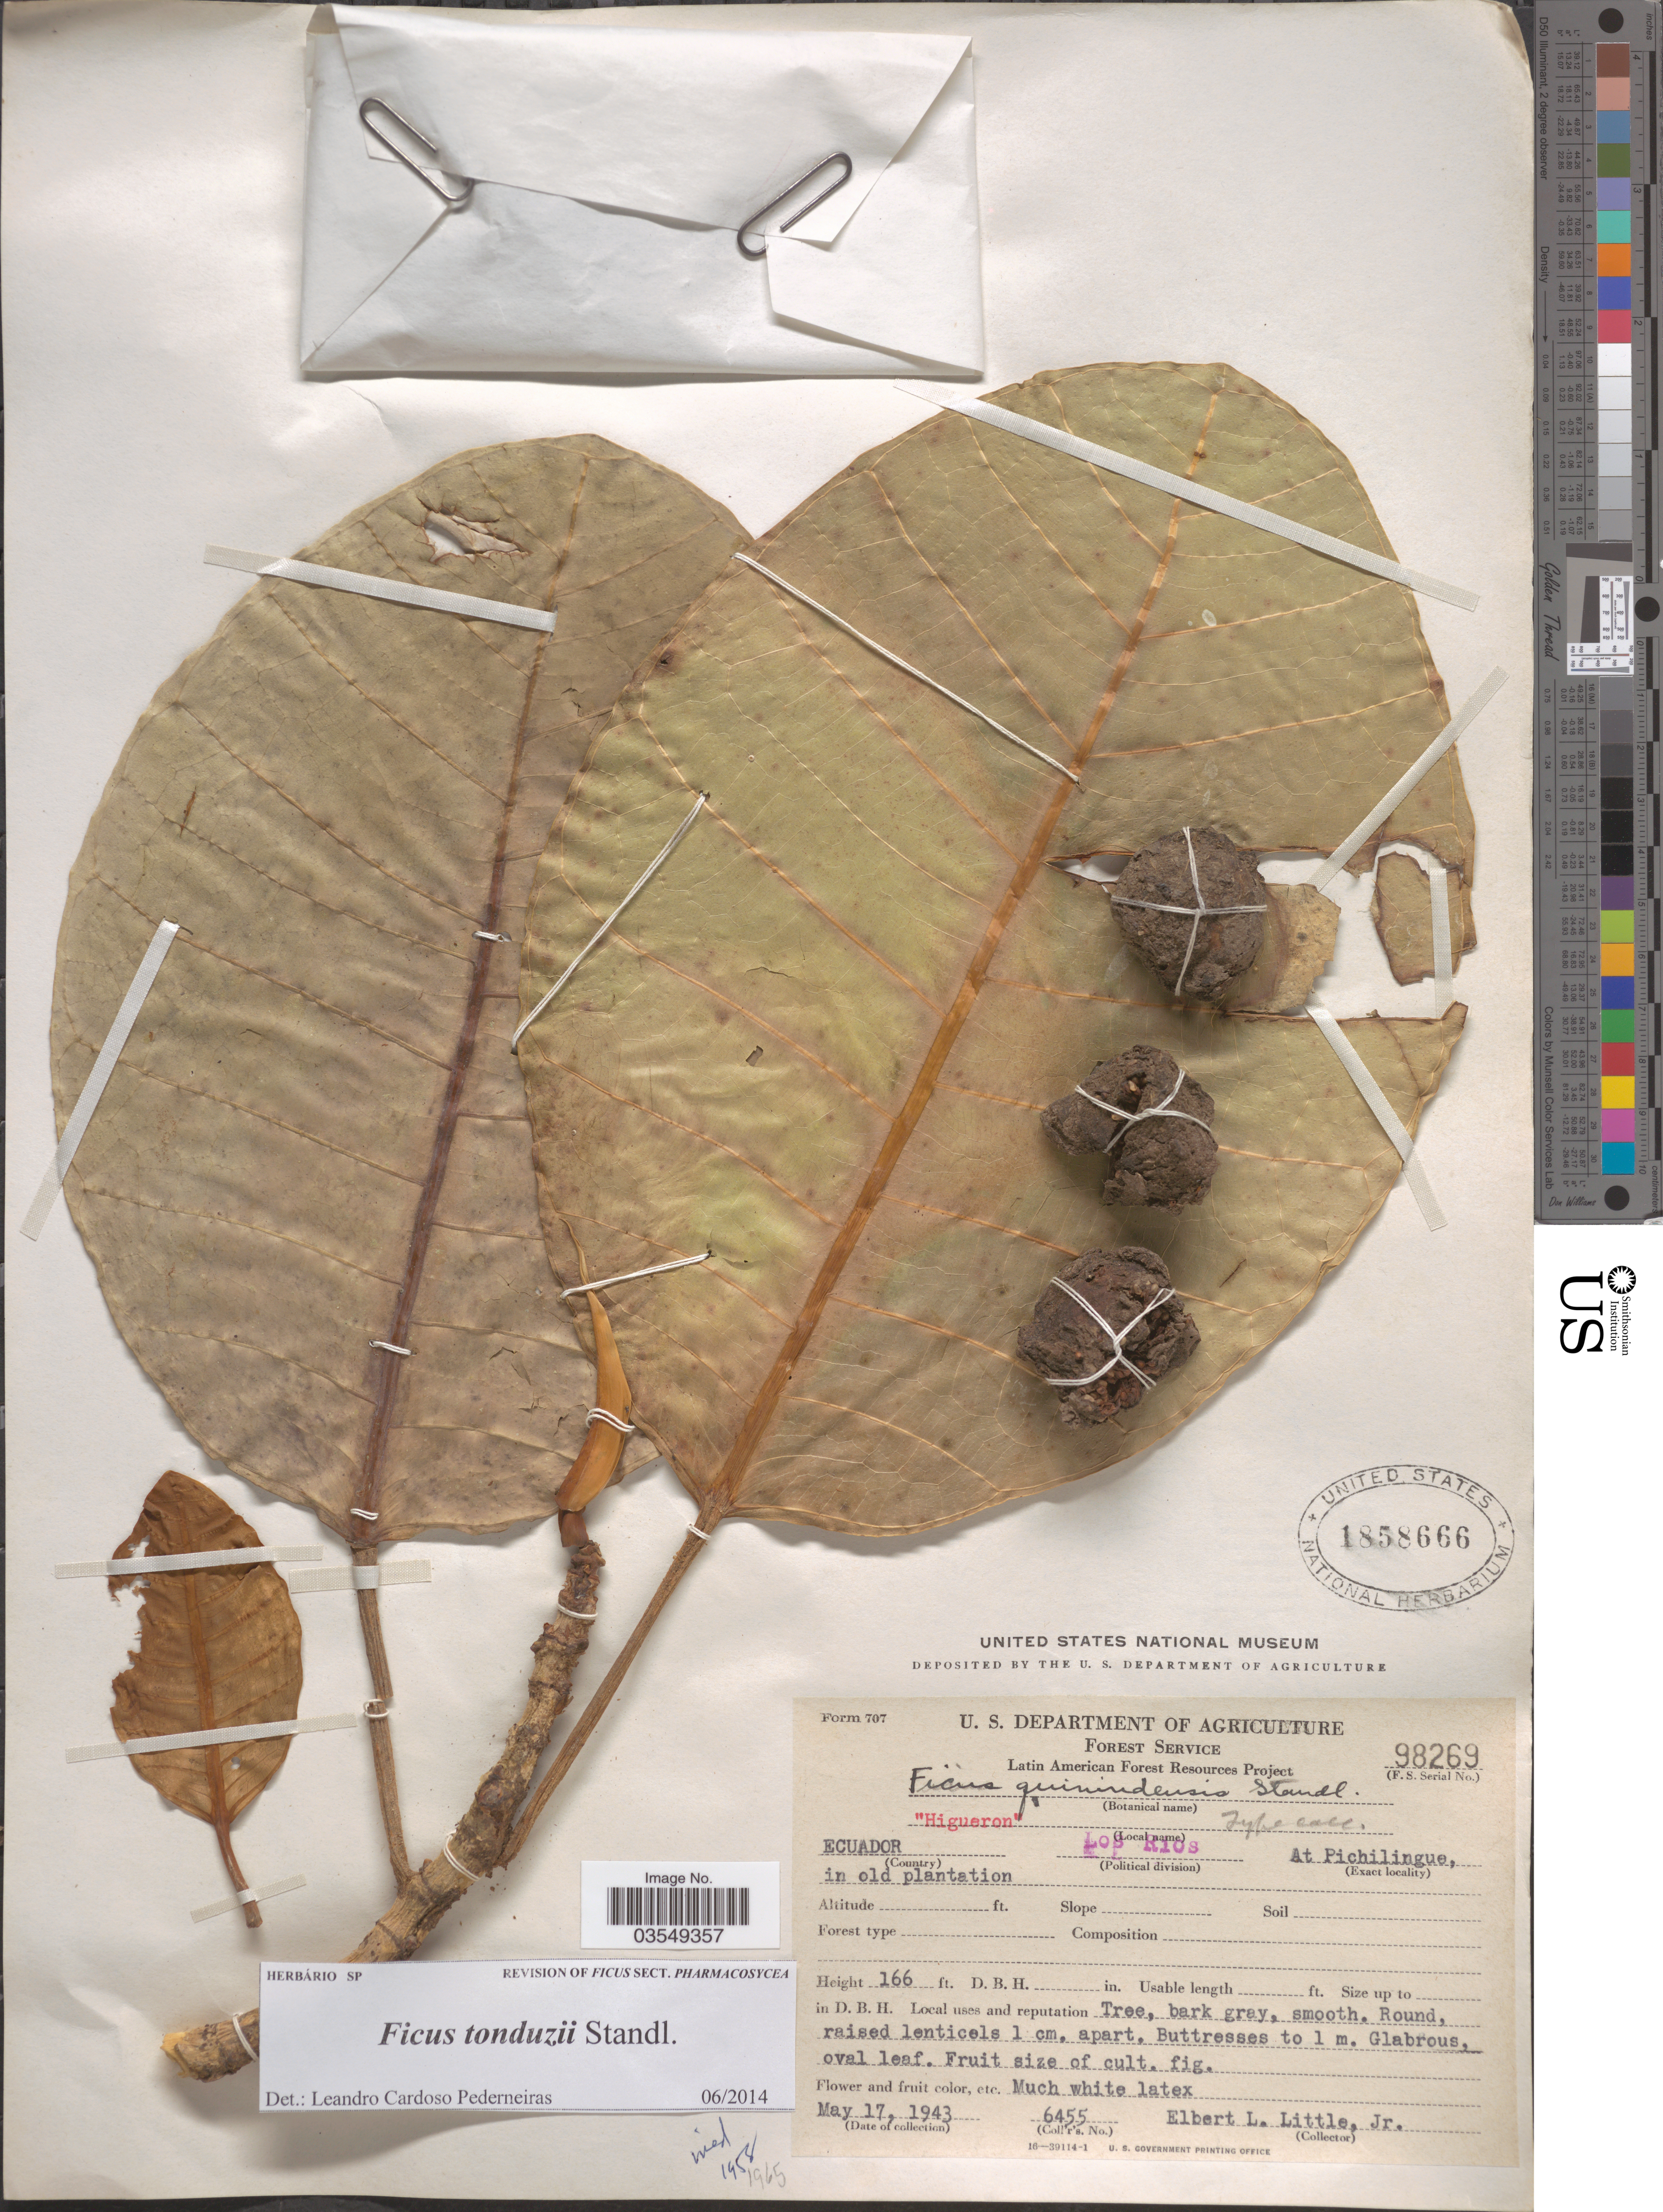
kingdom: Plantae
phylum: Tracheophyta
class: Magnoliopsida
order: Rosales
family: Moraceae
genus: Ficus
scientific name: Ficus tonduzii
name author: Standl.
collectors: E. L. Little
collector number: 6455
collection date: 1943-05-17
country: Ecuador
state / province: Los Ríos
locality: Political Division Los Ríos. At Pichilingue, in old plantation.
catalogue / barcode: US 1858666